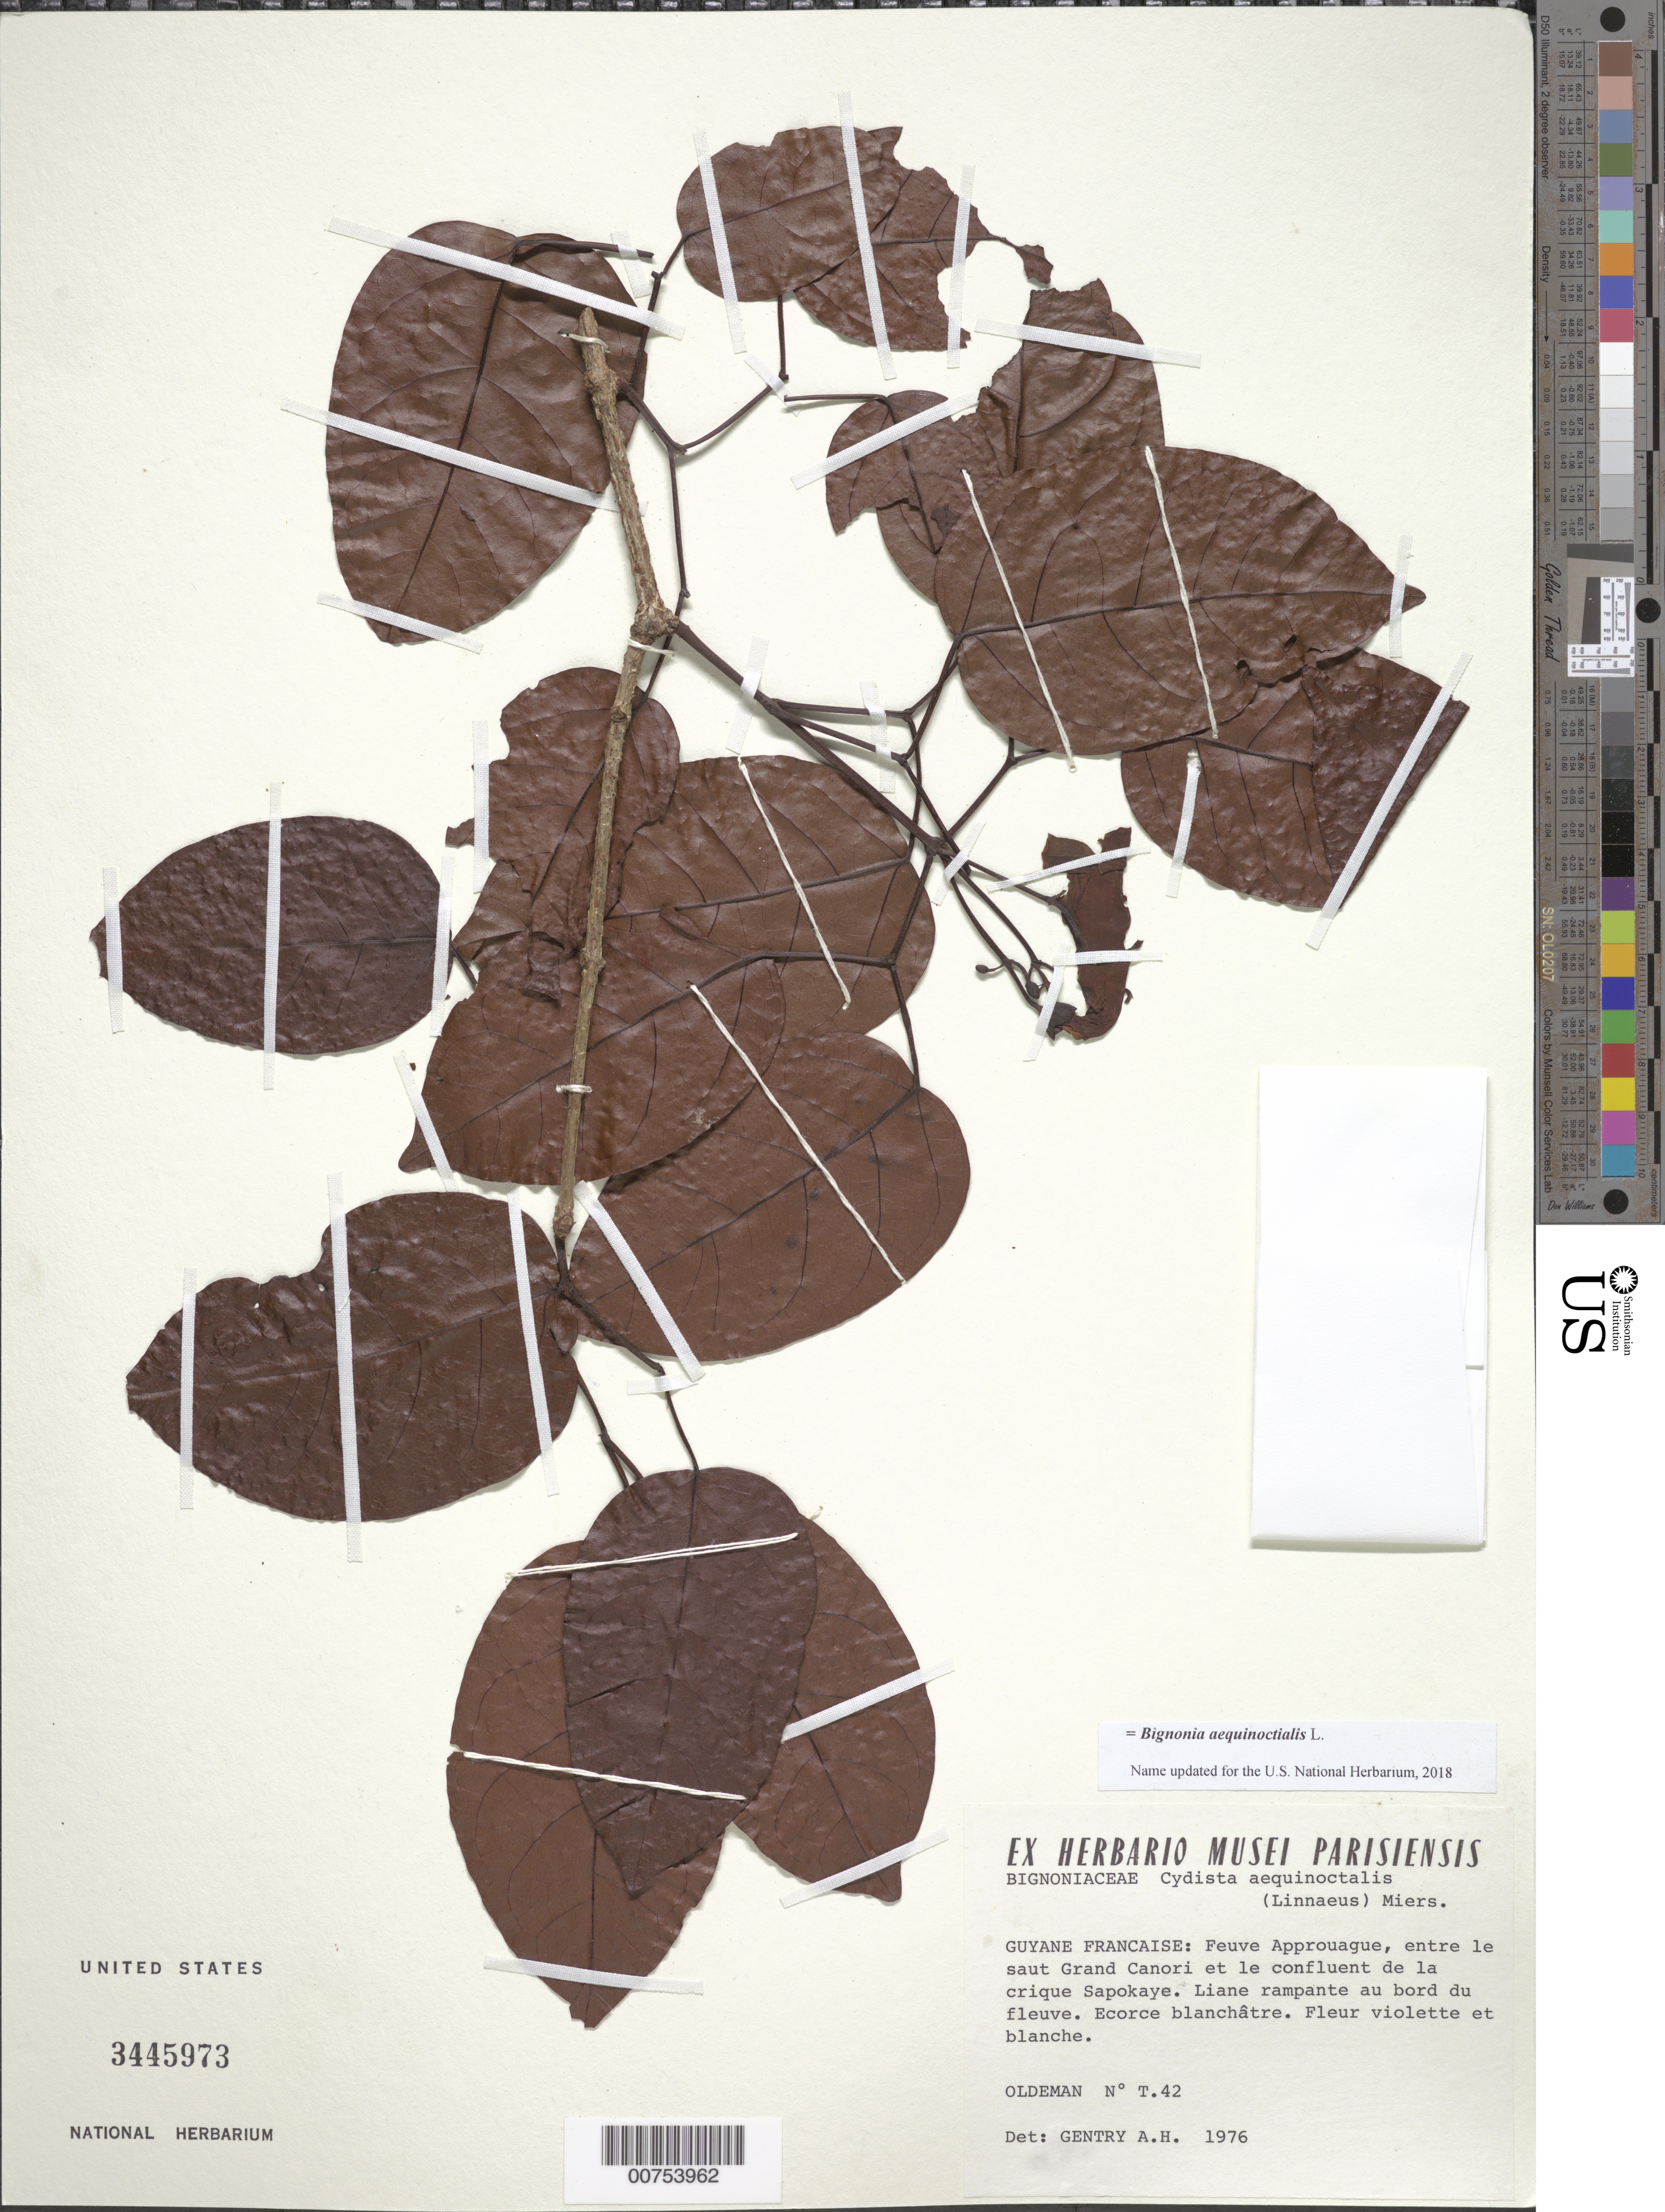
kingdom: Plantae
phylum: Tracheophyta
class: Magnoliopsida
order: Lamiales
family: Bignoniaceae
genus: Bignonia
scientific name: Bignonia aequinoctialis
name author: L.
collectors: R. Oldeman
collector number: T 42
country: French Guiana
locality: Approuague R., entre le saut Grand Cañori et confl. Crique Sapokaye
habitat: River edge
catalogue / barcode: US 3445973